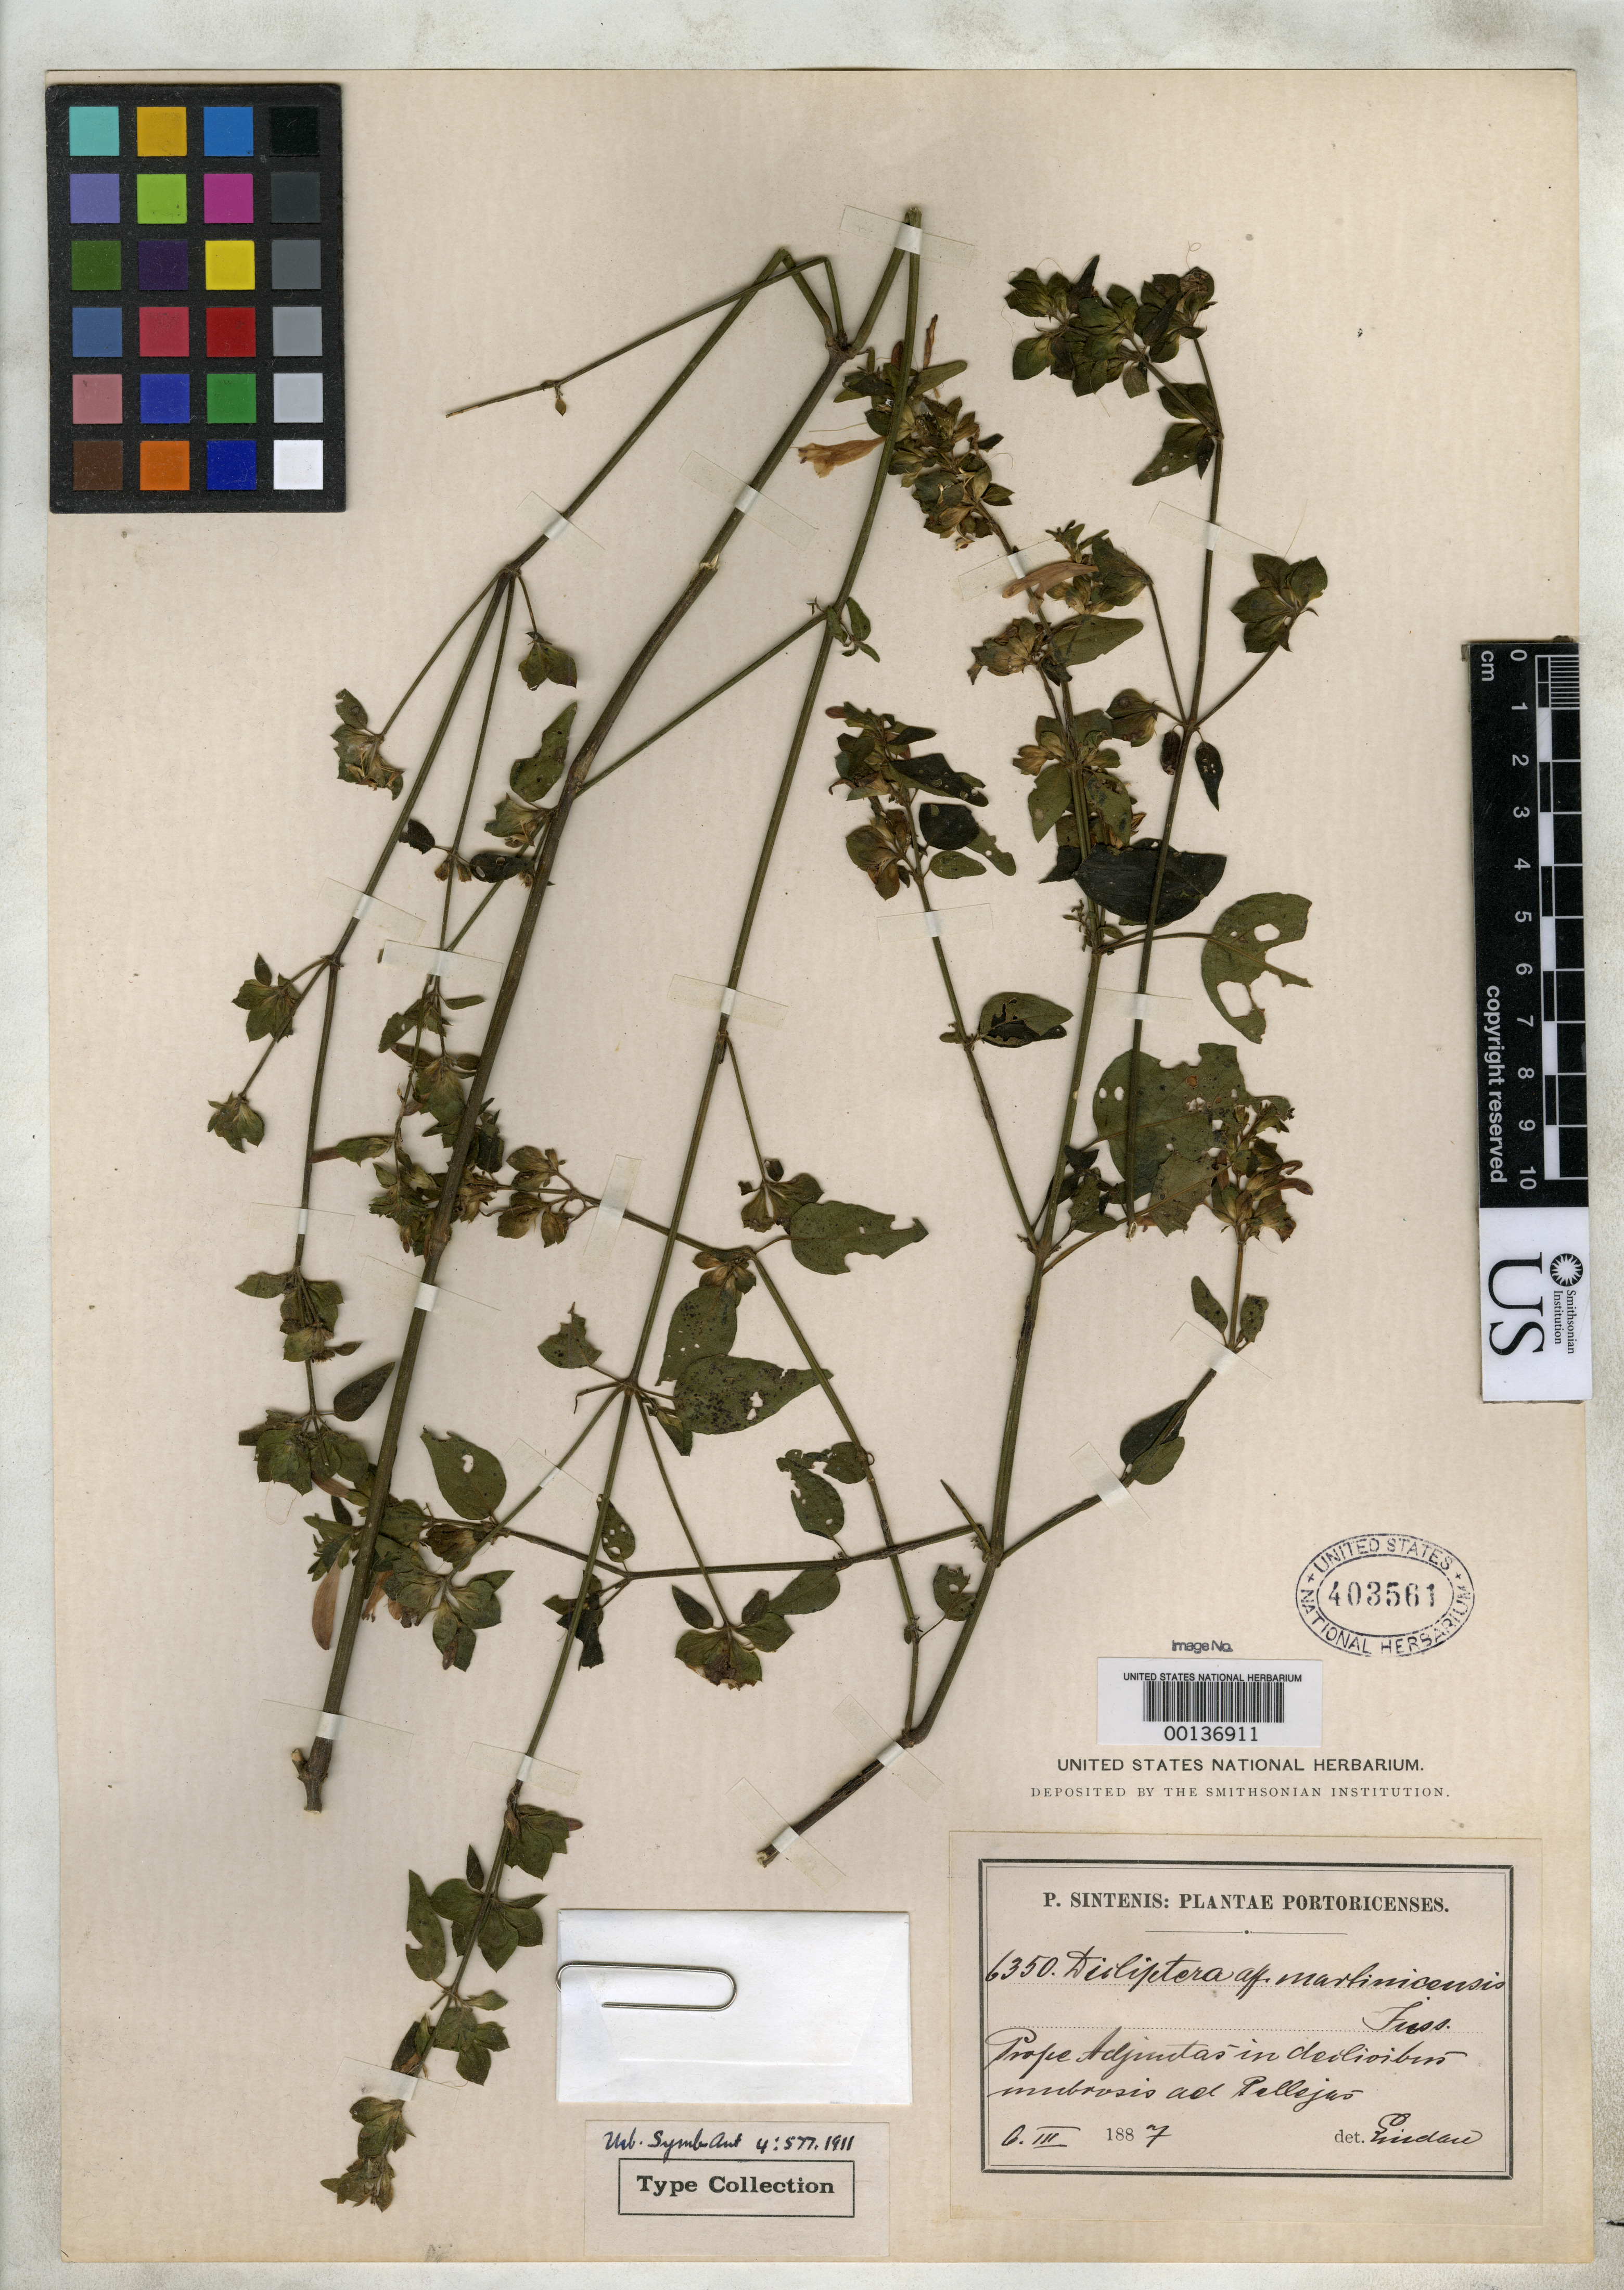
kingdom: Plantae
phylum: Tracheophyta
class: Magnoliopsida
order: Lamiales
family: Acanthaceae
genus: Dicliptera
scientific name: Dicliptera krugii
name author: Urb.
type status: Isotype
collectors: P. Sintenis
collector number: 6350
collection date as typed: Mar 1887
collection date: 1887-03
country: Puerto Rico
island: Greater Antilles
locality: Near Adjuntas, Pellajas.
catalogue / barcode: US 403561